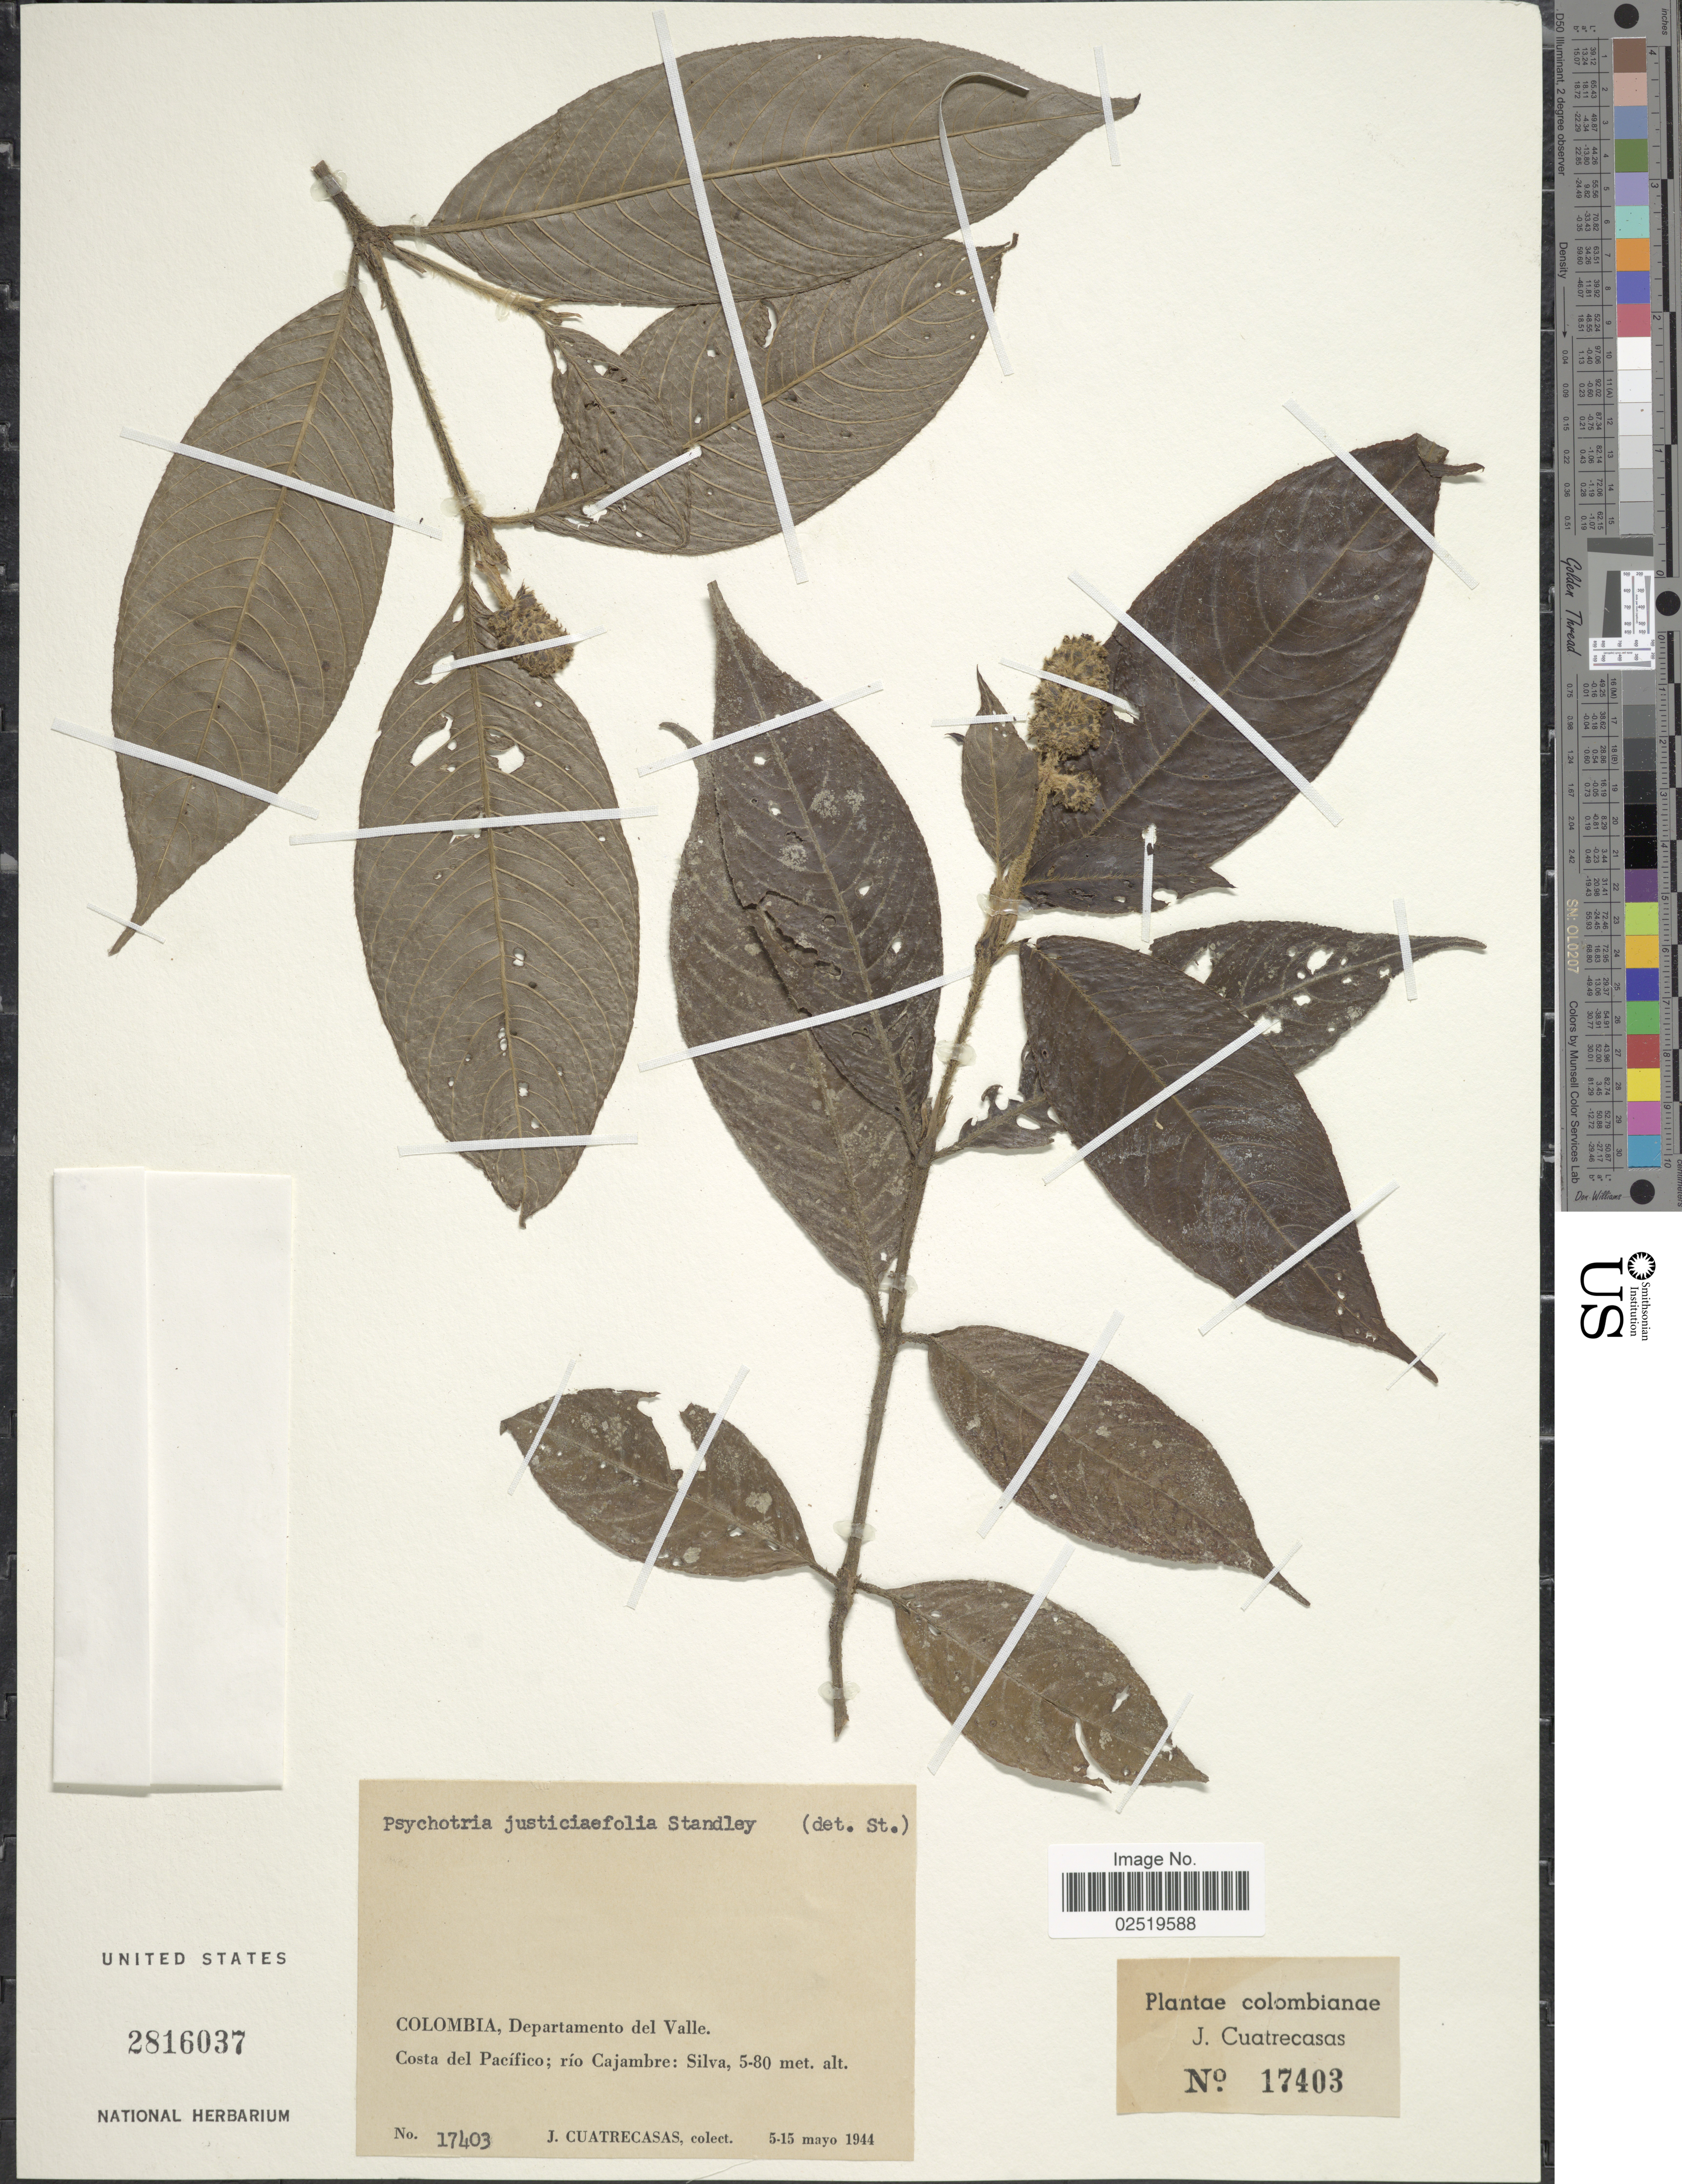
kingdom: Plantae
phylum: Tracheophyta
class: Magnoliopsida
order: Gentianales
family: Rubiaceae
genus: Psychotria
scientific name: Psychotria justiciaefolia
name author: Standl.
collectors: J. Cuatrecasas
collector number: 17403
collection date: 1944-05-05/1944-05-15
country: Colombia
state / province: Valle del Cauca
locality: Costa del Pacifico; rio Cajambre: Silva, colombianae.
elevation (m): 5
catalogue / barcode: US 2816037